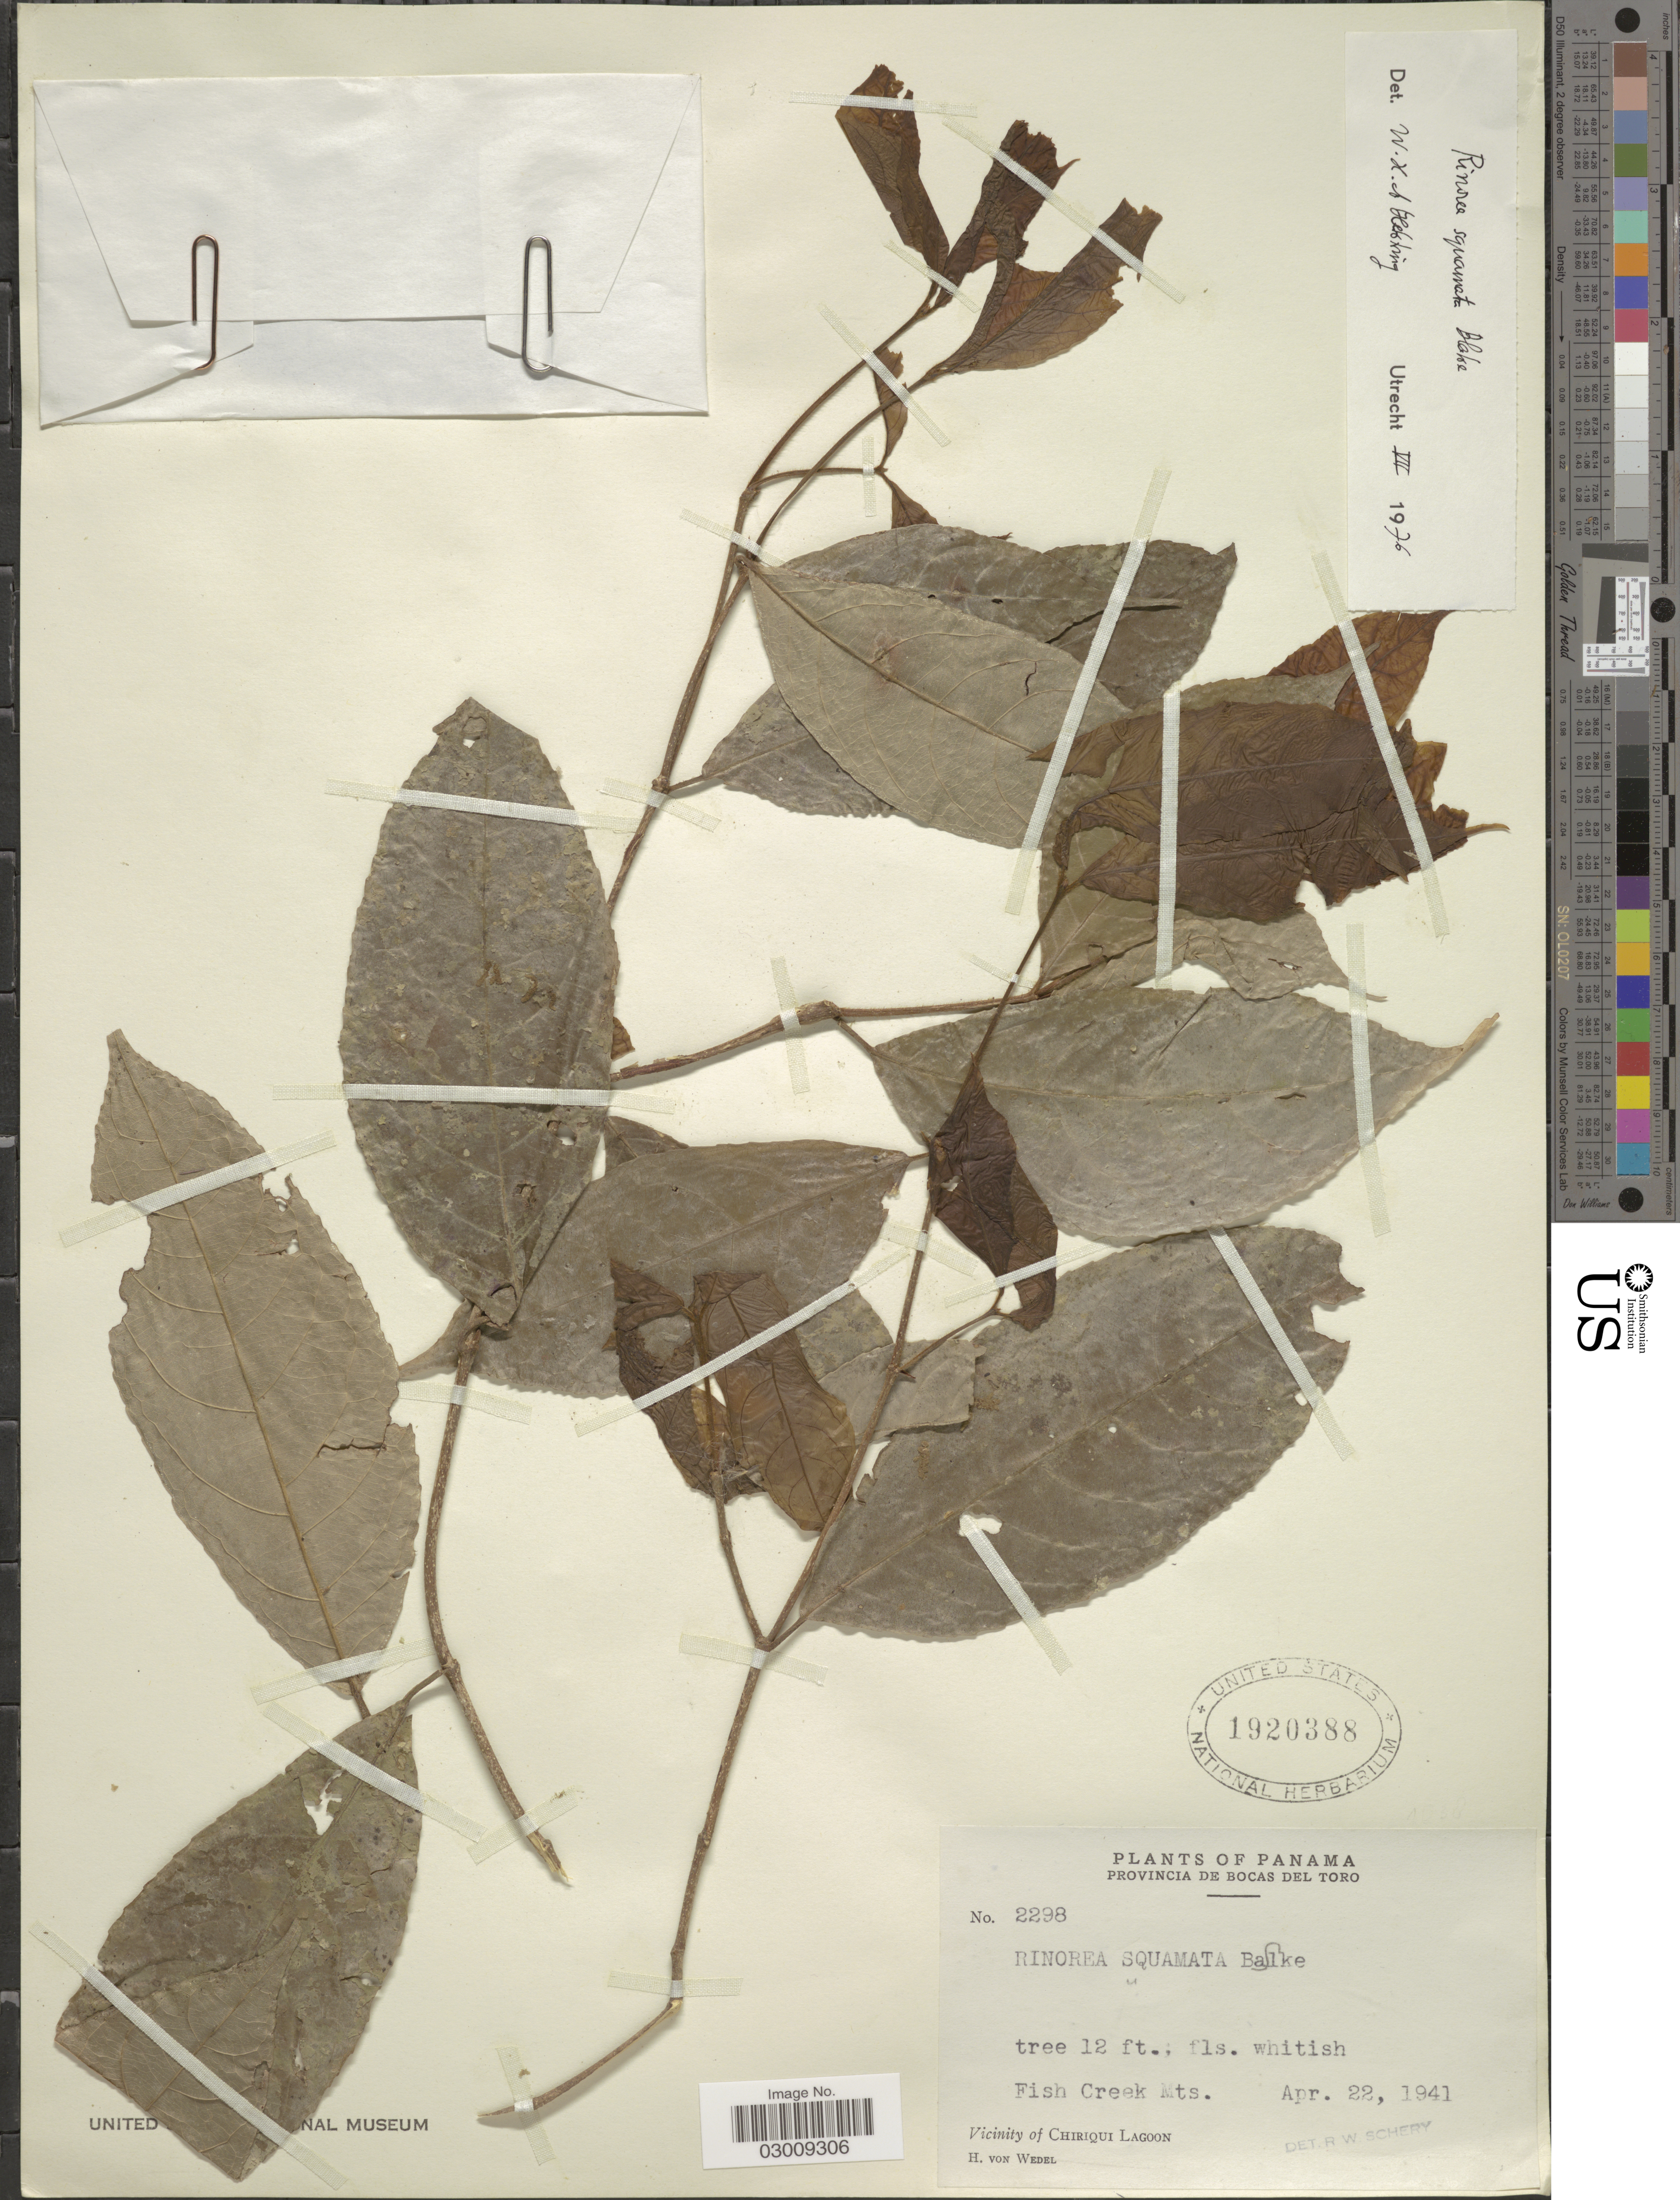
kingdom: Plantae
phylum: Tracheophyta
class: Magnoliopsida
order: Malpighiales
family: Violaceae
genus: Rinorea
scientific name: Rinorea squamata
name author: S.F. Blake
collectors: H. von Wedel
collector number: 2298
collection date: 1941-04-22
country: Panama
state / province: Bocas del Toro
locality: Fish Creek Mts. Vicinity of Chiriqui Lagoon.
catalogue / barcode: US 1920388